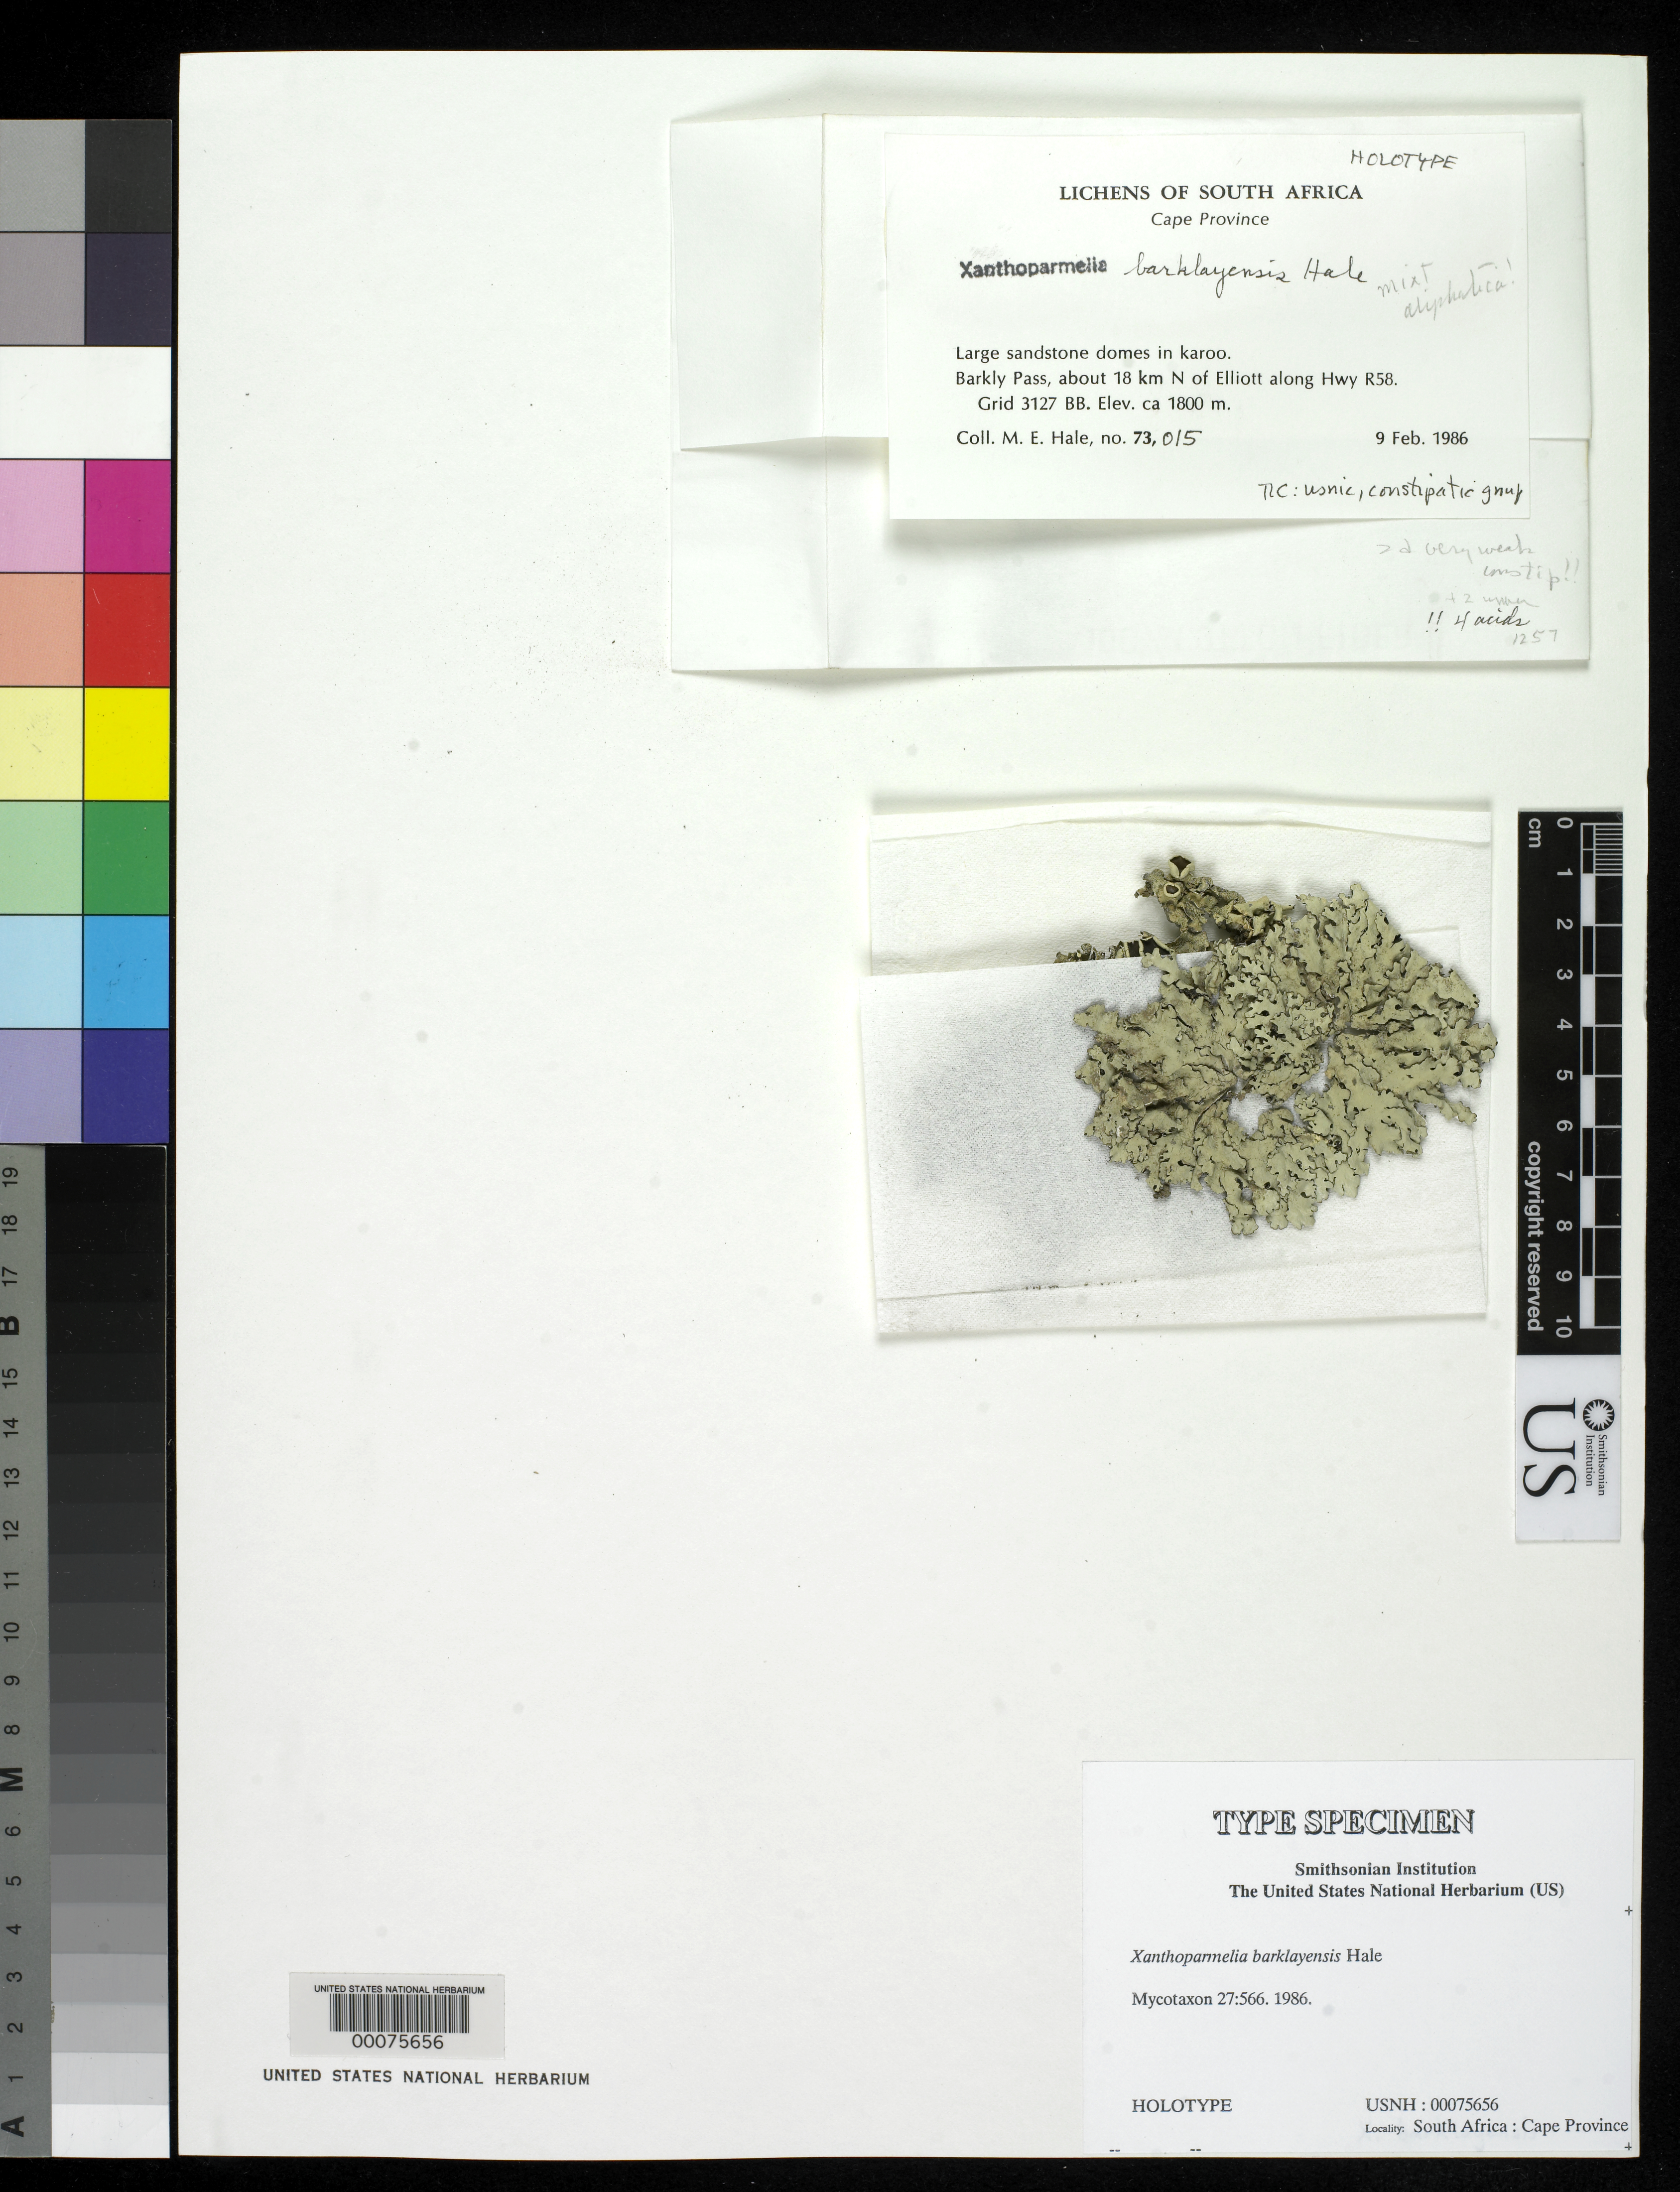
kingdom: Fungi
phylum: Ascomycota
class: Lecanoromycetes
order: Lecanorales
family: Parmeliaceae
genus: Xanthoparmelia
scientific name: Xanthoparmelia barklayensis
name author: Hale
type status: Holotype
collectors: M. Hale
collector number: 73015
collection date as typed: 09 Feb 1986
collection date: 1986-02-09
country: South Africa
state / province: Eastern Cape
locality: Grid 3127 BB, Barkly Pass, ca. 18 km N of Elliott along Hwy R58, large sandstone domes in Karoo.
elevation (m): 1800